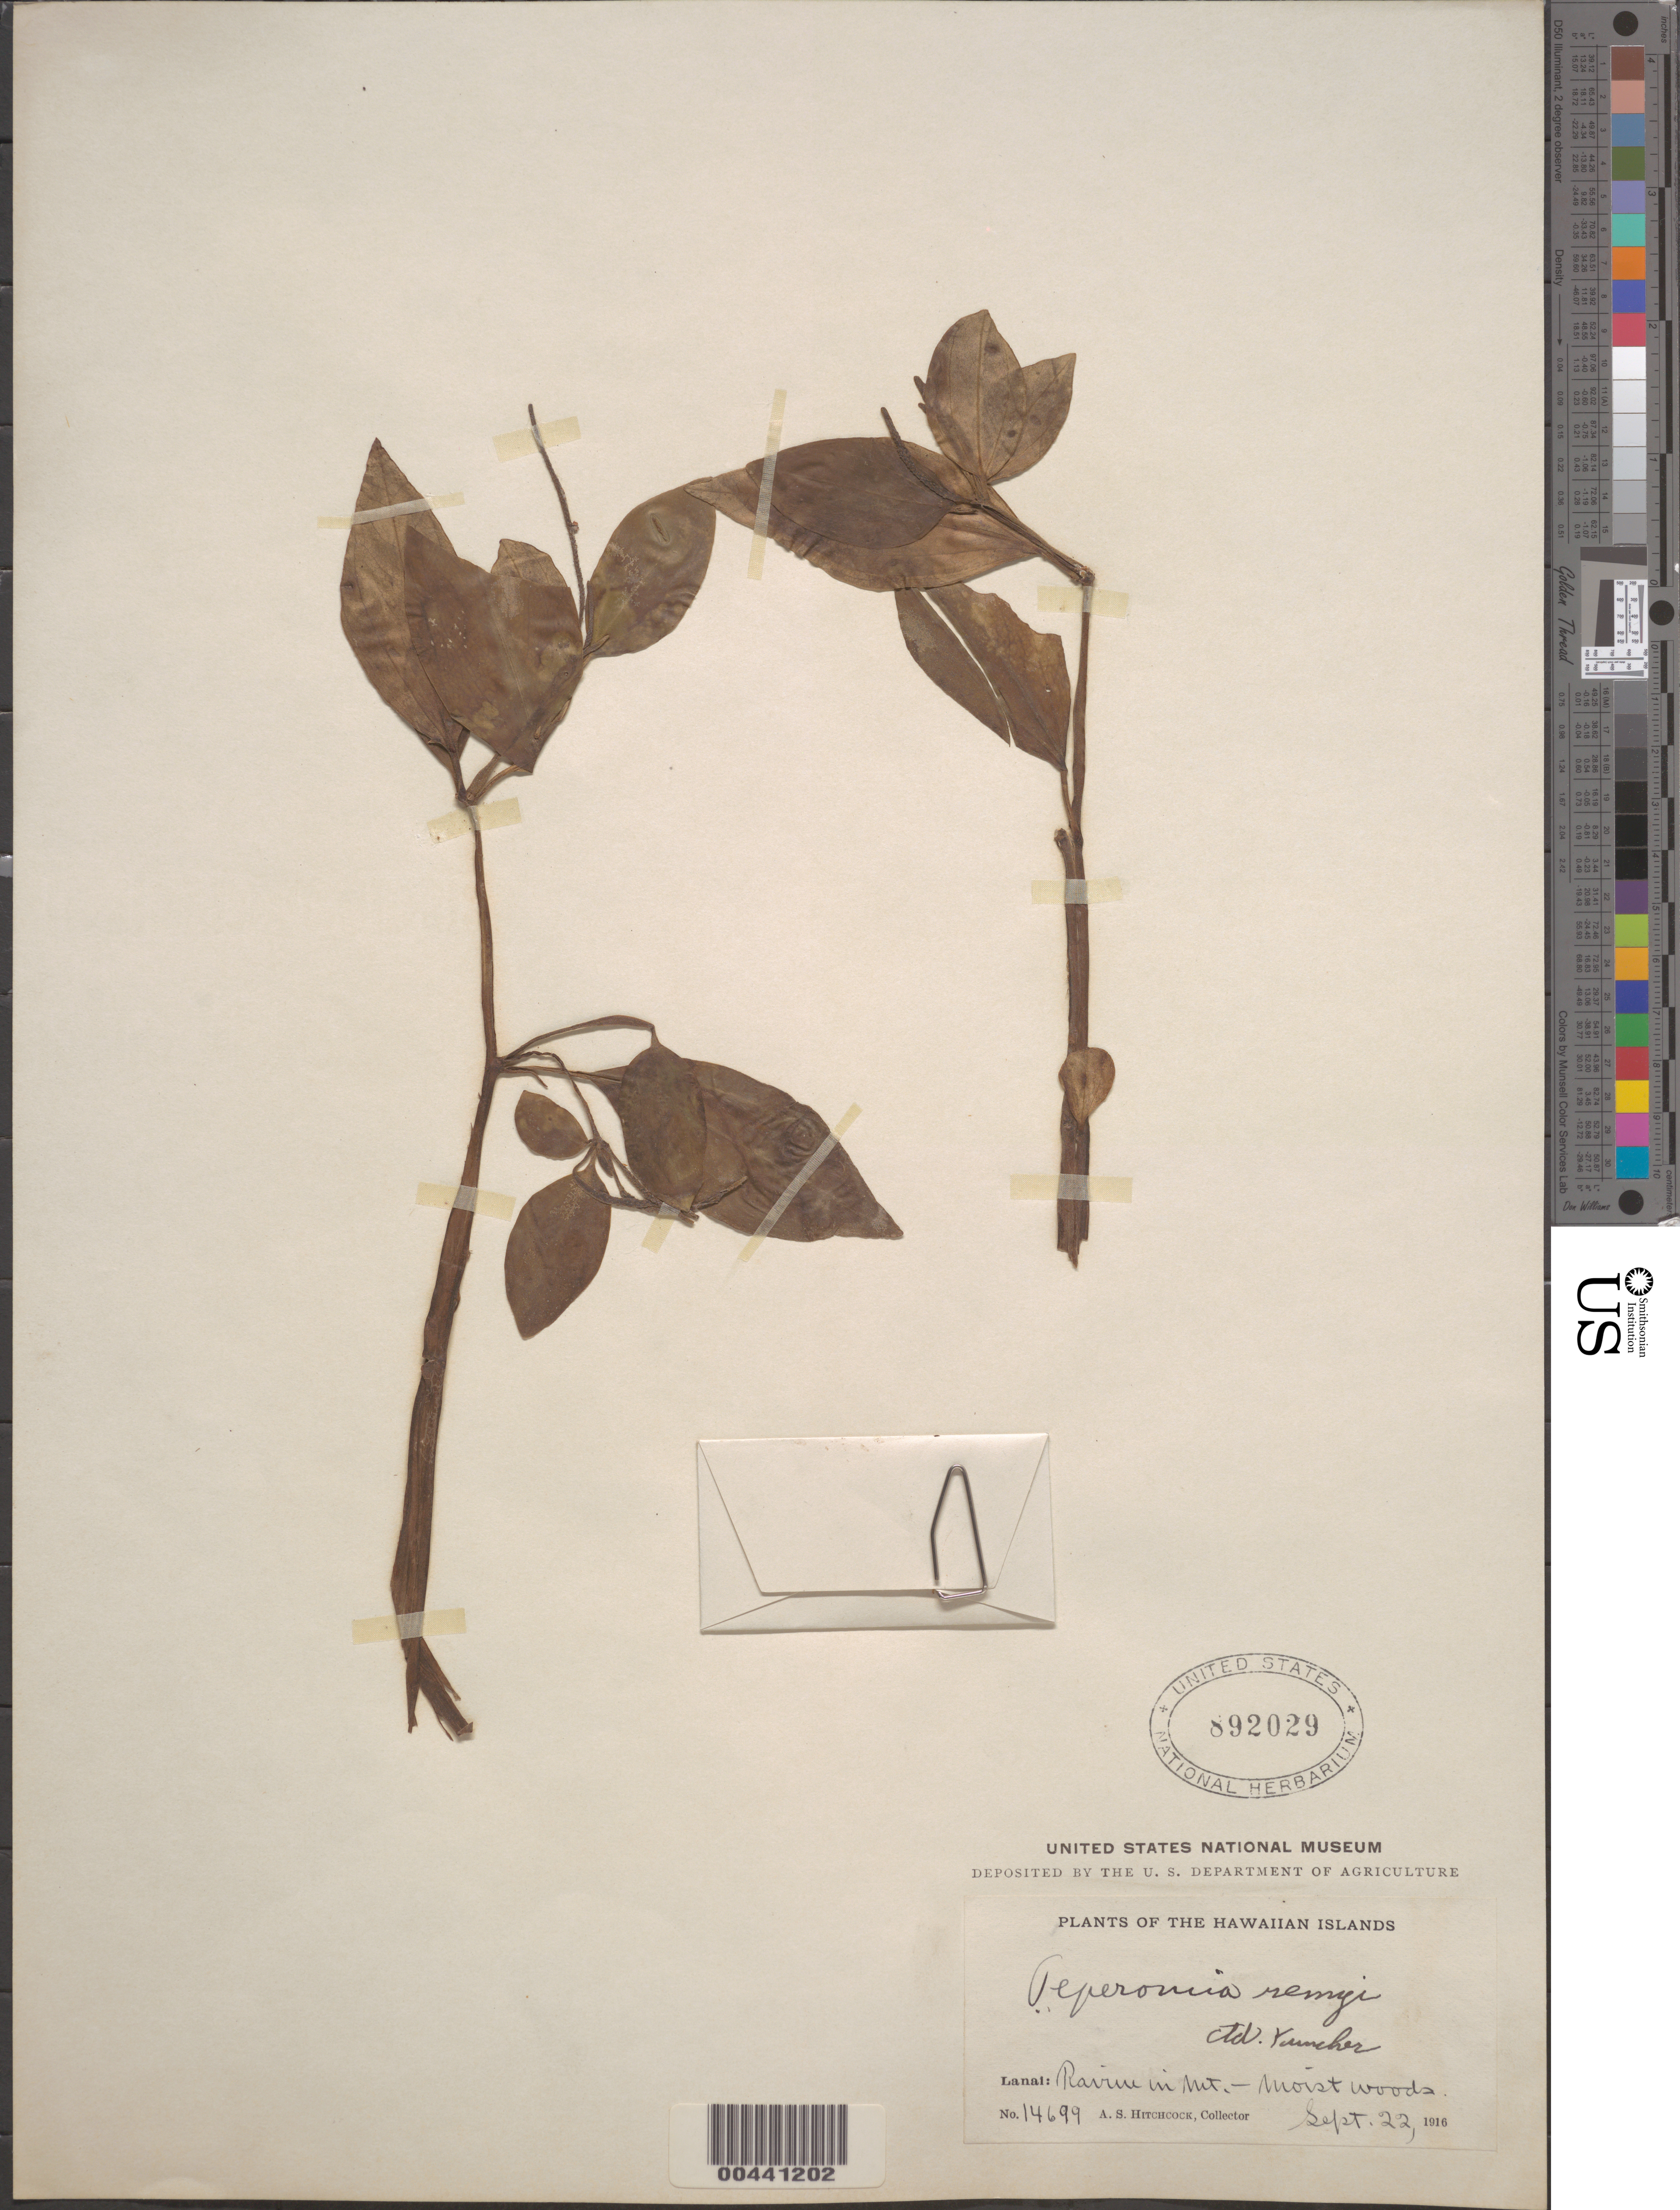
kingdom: Plantae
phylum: Tracheophyta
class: Magnoliopsida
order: Piperales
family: Piperaceae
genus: Peperomia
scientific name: Peperomia remyi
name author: C. DC.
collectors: A. S. Hitchcock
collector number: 14699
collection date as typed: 22 Sep 1916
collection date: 1916-09-22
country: United States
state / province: Hawaii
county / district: Maui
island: Lana'i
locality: Ravine in Mt.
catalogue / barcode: US 892029